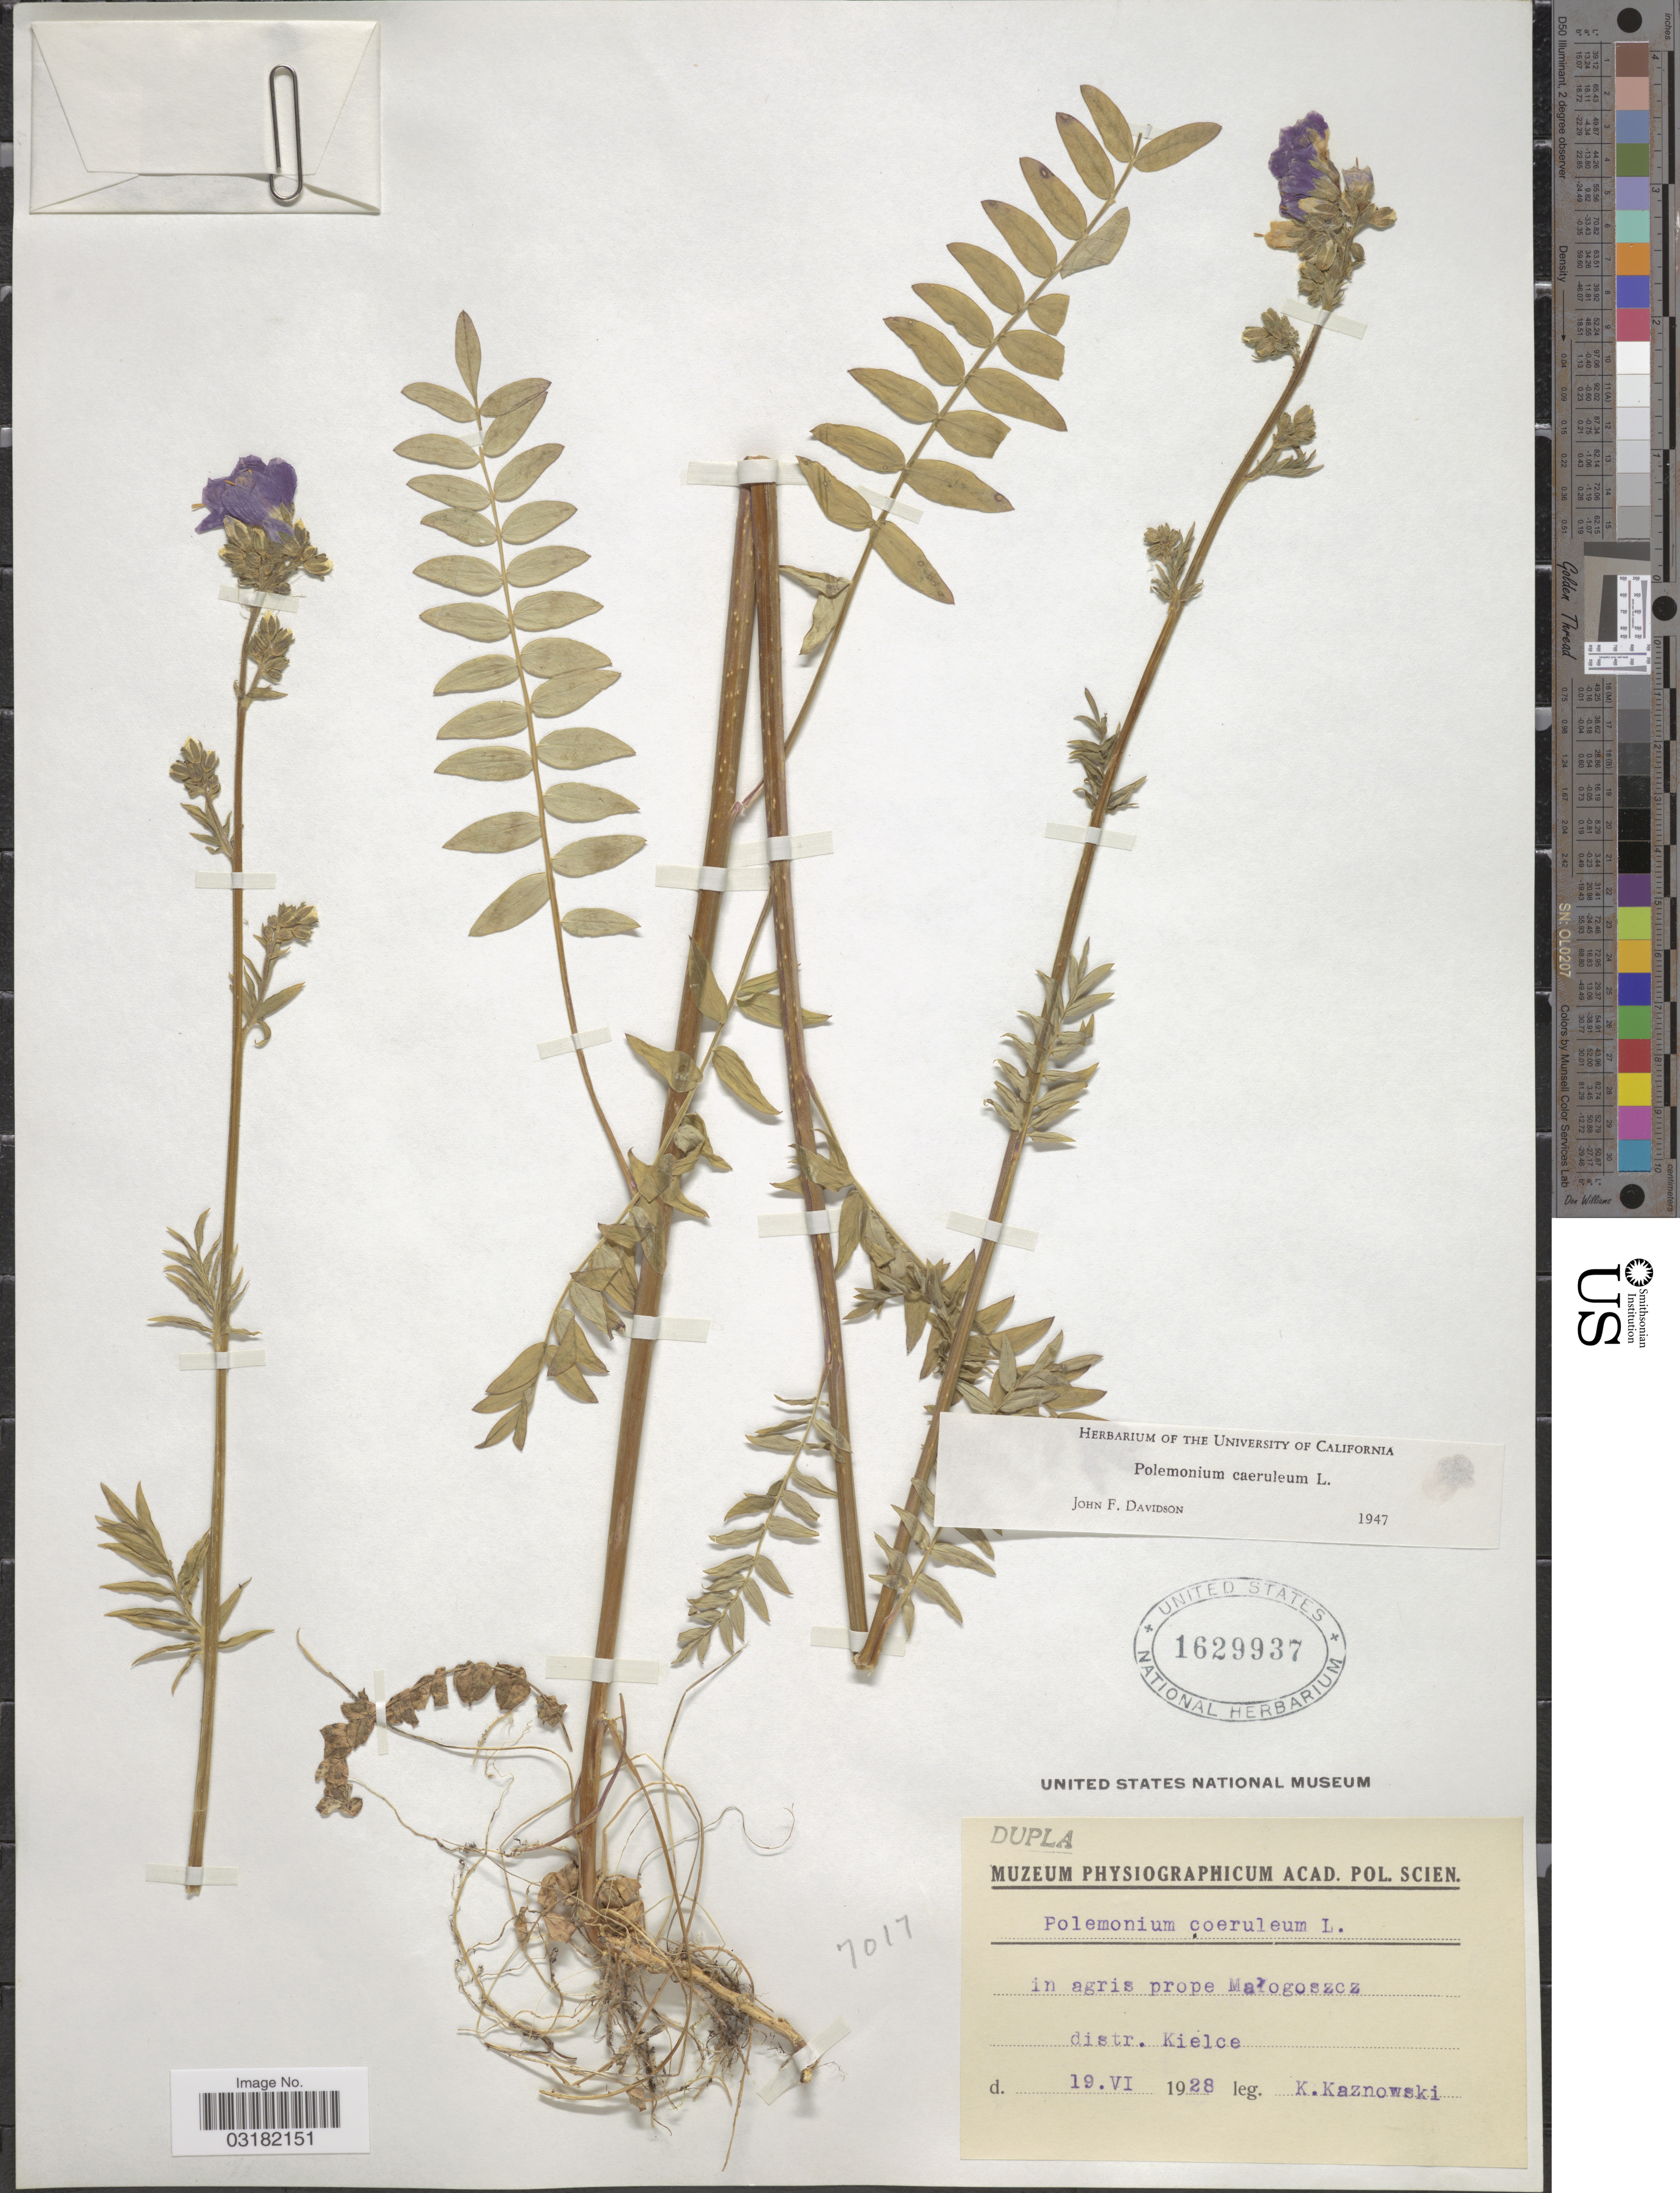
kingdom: Plantae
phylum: Tracheophyta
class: Magnoliopsida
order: Ericales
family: Polemoniaceae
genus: Polemonium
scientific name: Polemonium coeruleum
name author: L.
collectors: K. Kaznowski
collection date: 1928-06-19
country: Poland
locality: In agris prope Ma [illegible text]ogoszcz distr. Kielce.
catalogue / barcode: US 1629937